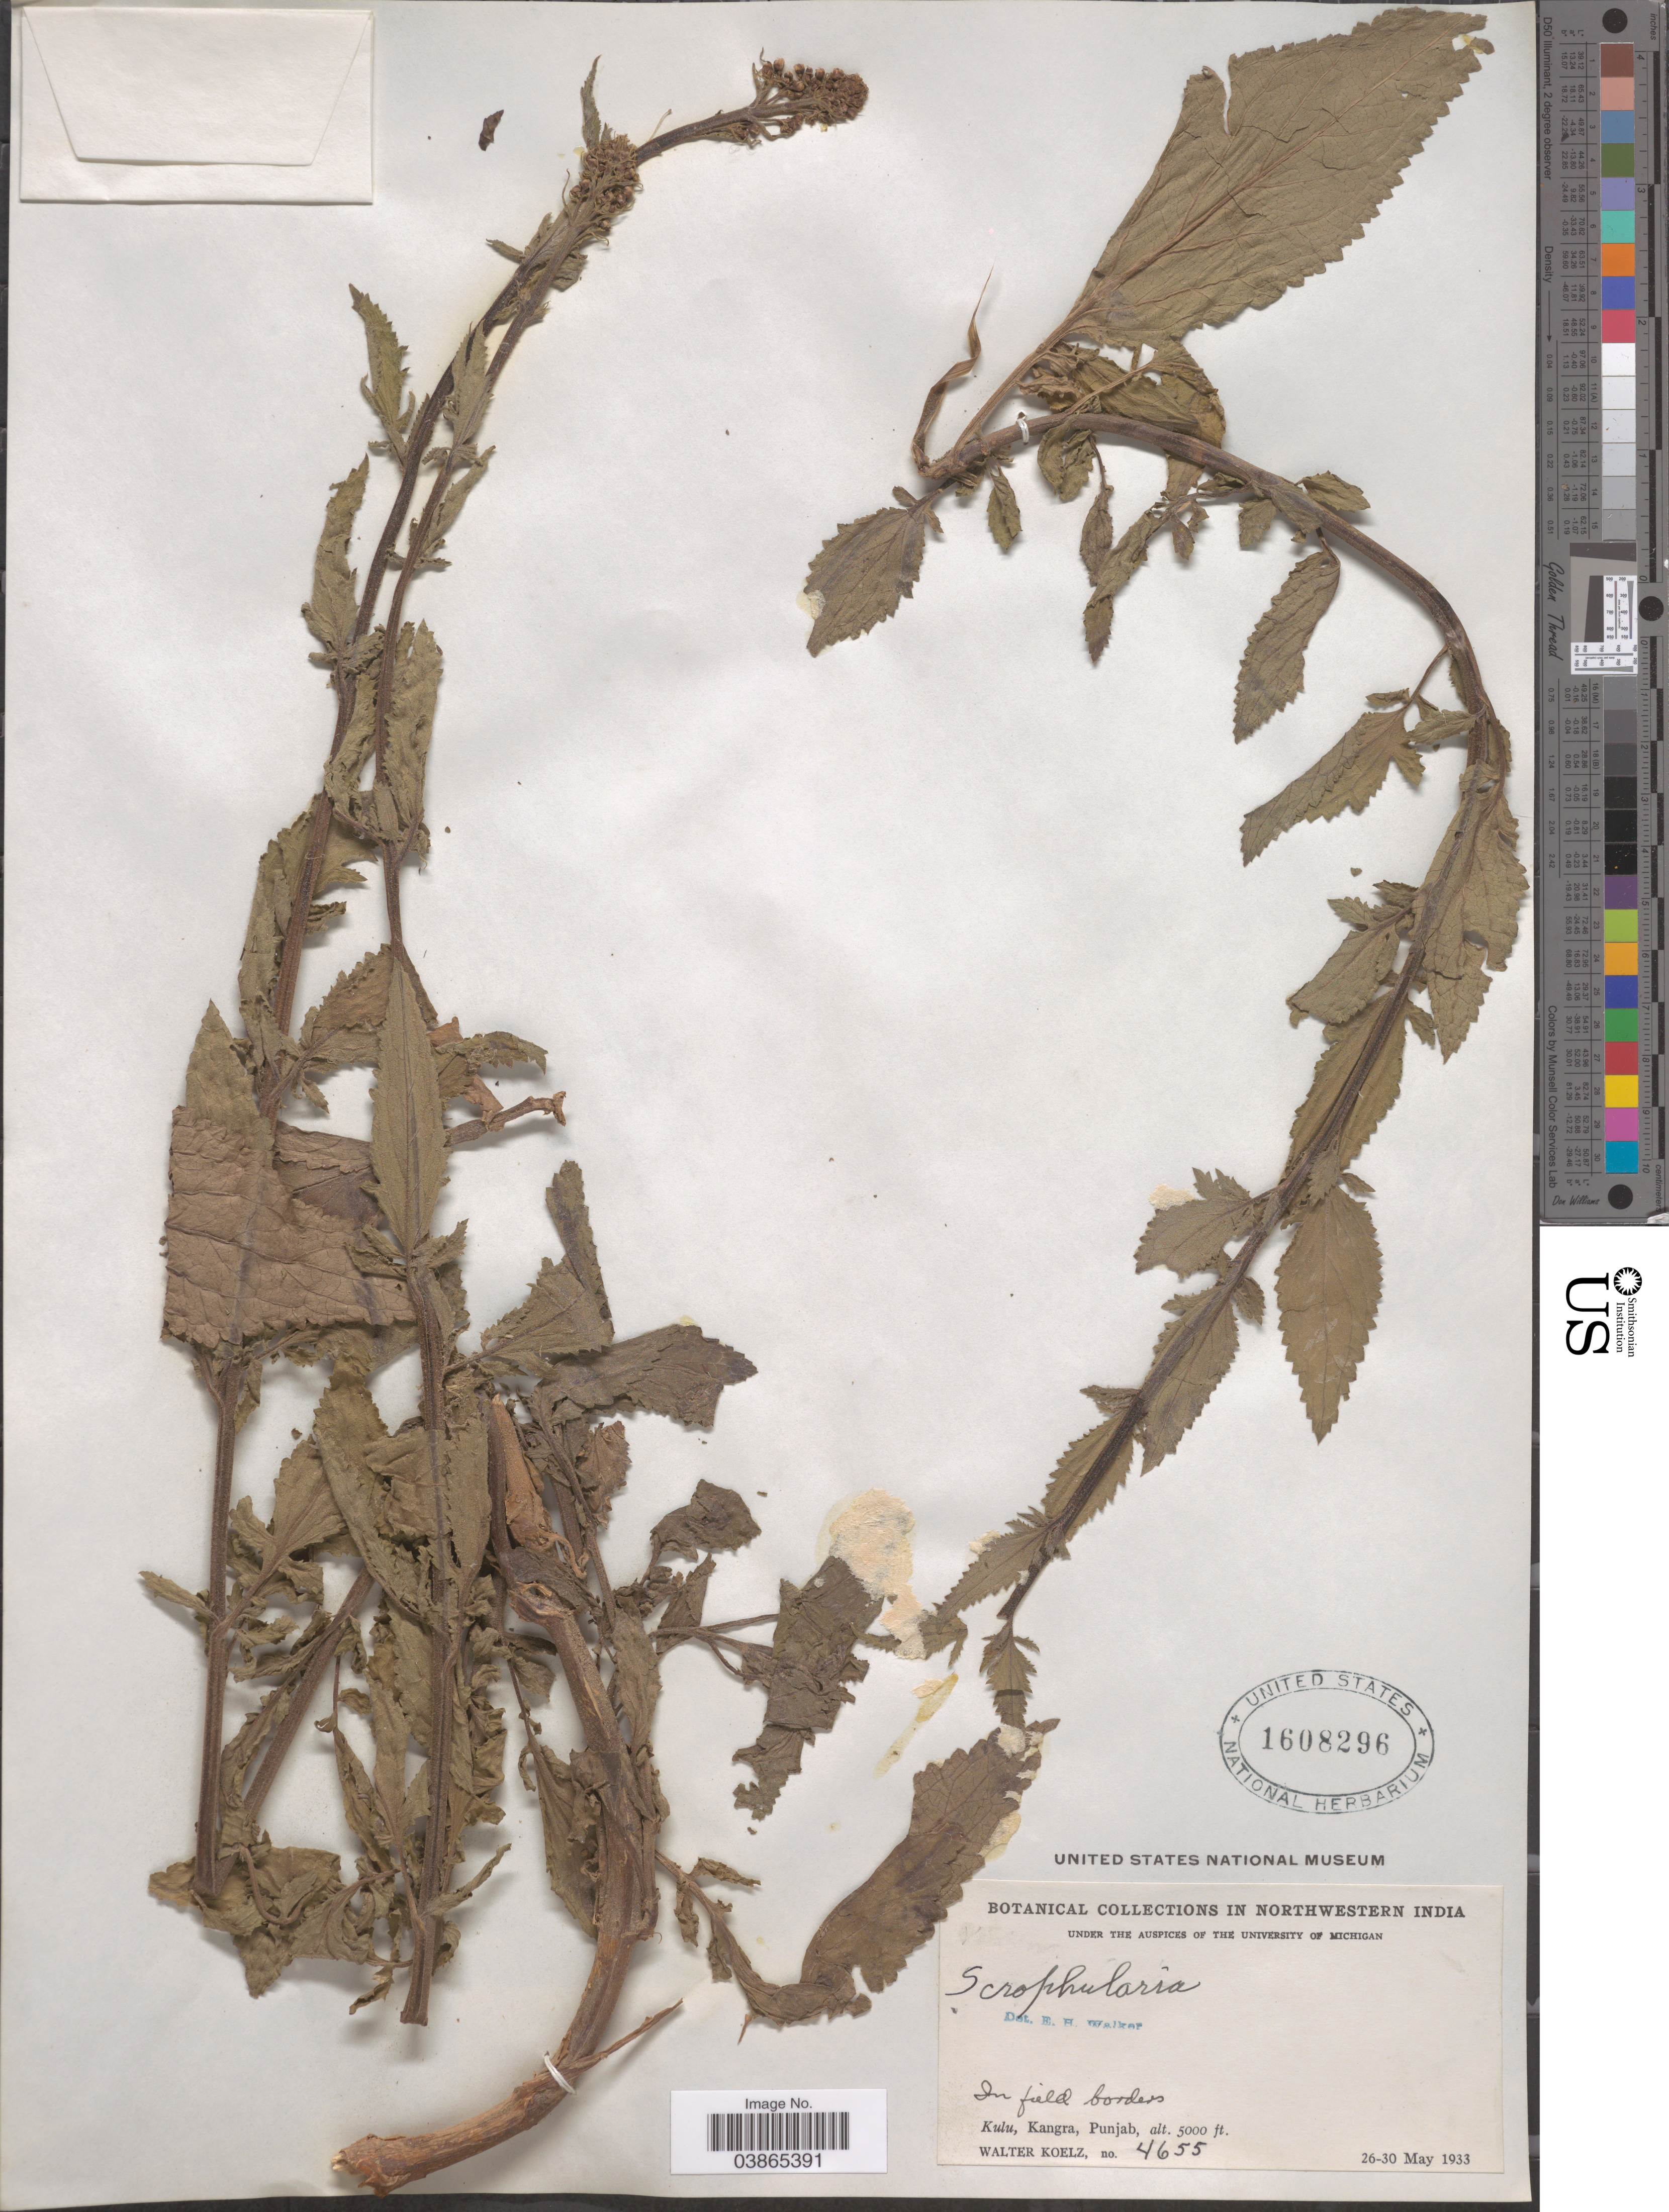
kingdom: Plantae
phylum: Tracheophyta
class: Magnoliopsida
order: Lamiales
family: Scrophulariaceae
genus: Scrophularia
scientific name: Scrophularia sp.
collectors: W. N. Koelz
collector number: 4655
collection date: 1933-05-26/1933-05-30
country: India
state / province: Punjab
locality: Northwestern India. Kulu, Kangra.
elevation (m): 1524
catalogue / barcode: US 1608296